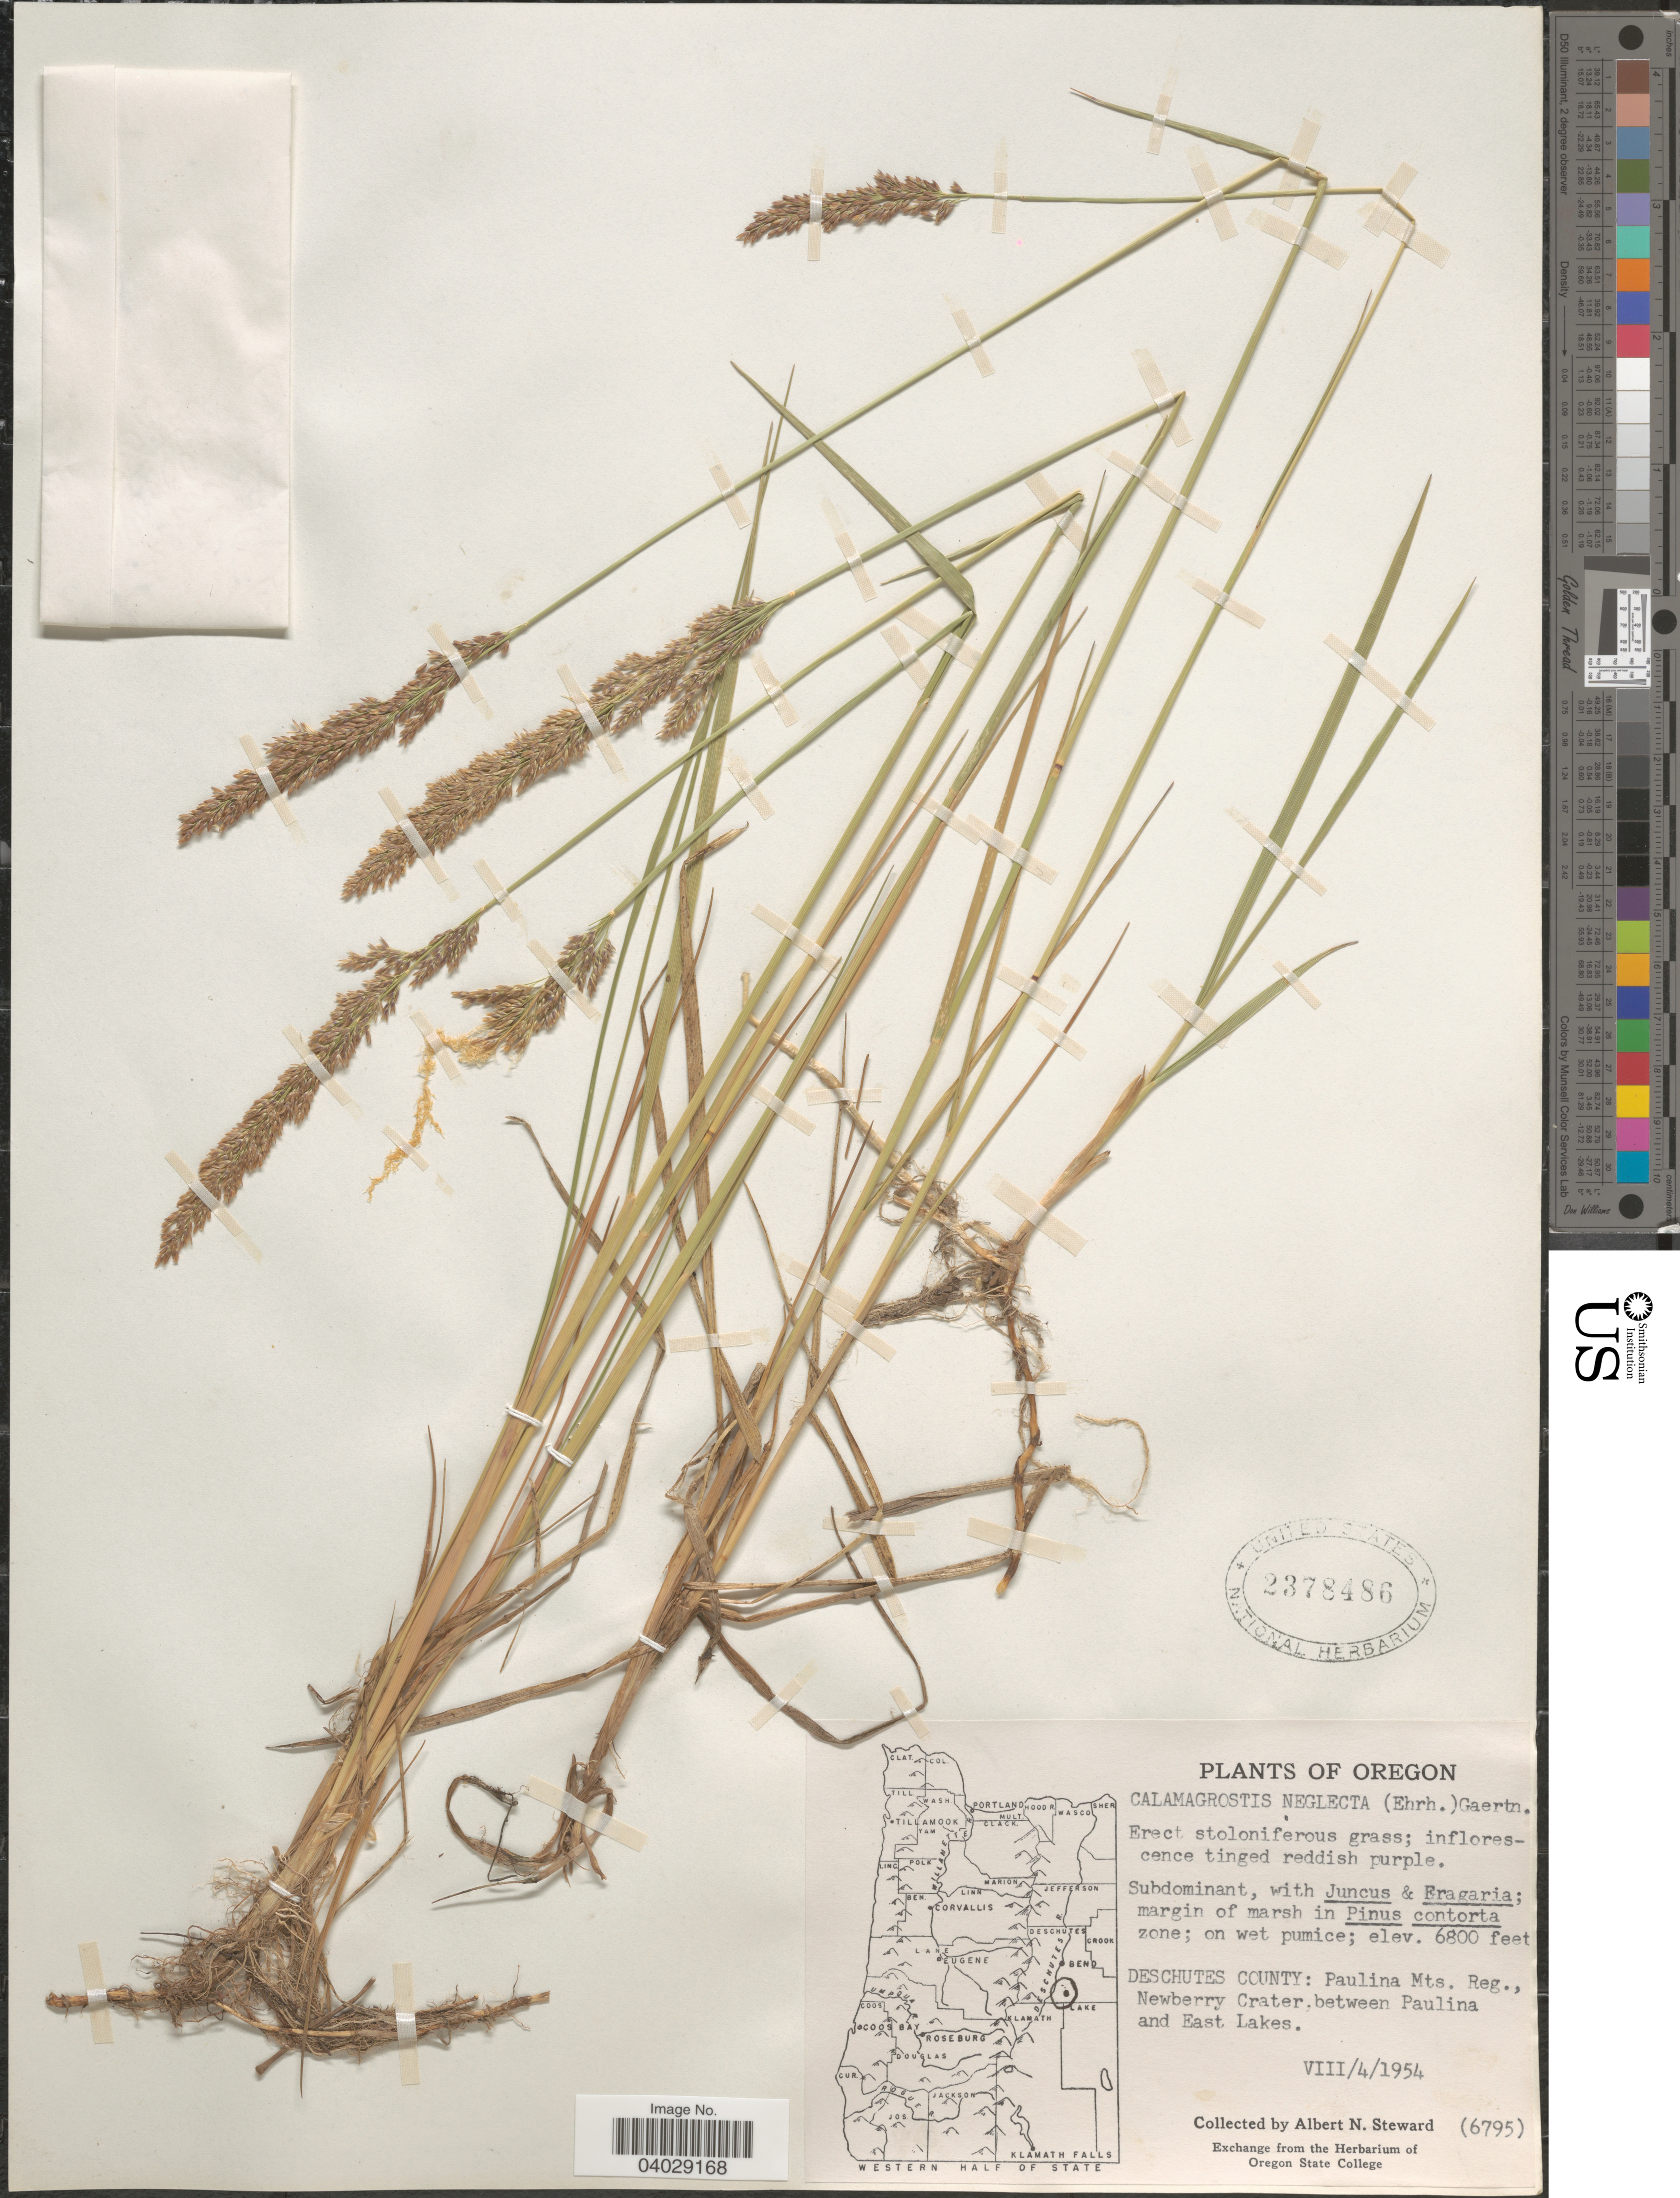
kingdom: Plantae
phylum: Tracheophyta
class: Liliopsida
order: Poales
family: Poaceae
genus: Calamagrostis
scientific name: Calamagrostis neglecta (Ehrh.) Gaertner et al.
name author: (Ehrhart) G. Gaertn. et al.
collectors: A. N. Steward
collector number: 6795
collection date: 1954-08-04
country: United States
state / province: Oregon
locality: Deschutes County: Paulina Mts. Reg., Newberry Crater, between Paulina and East Lakes.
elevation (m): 2073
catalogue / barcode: US 2378486